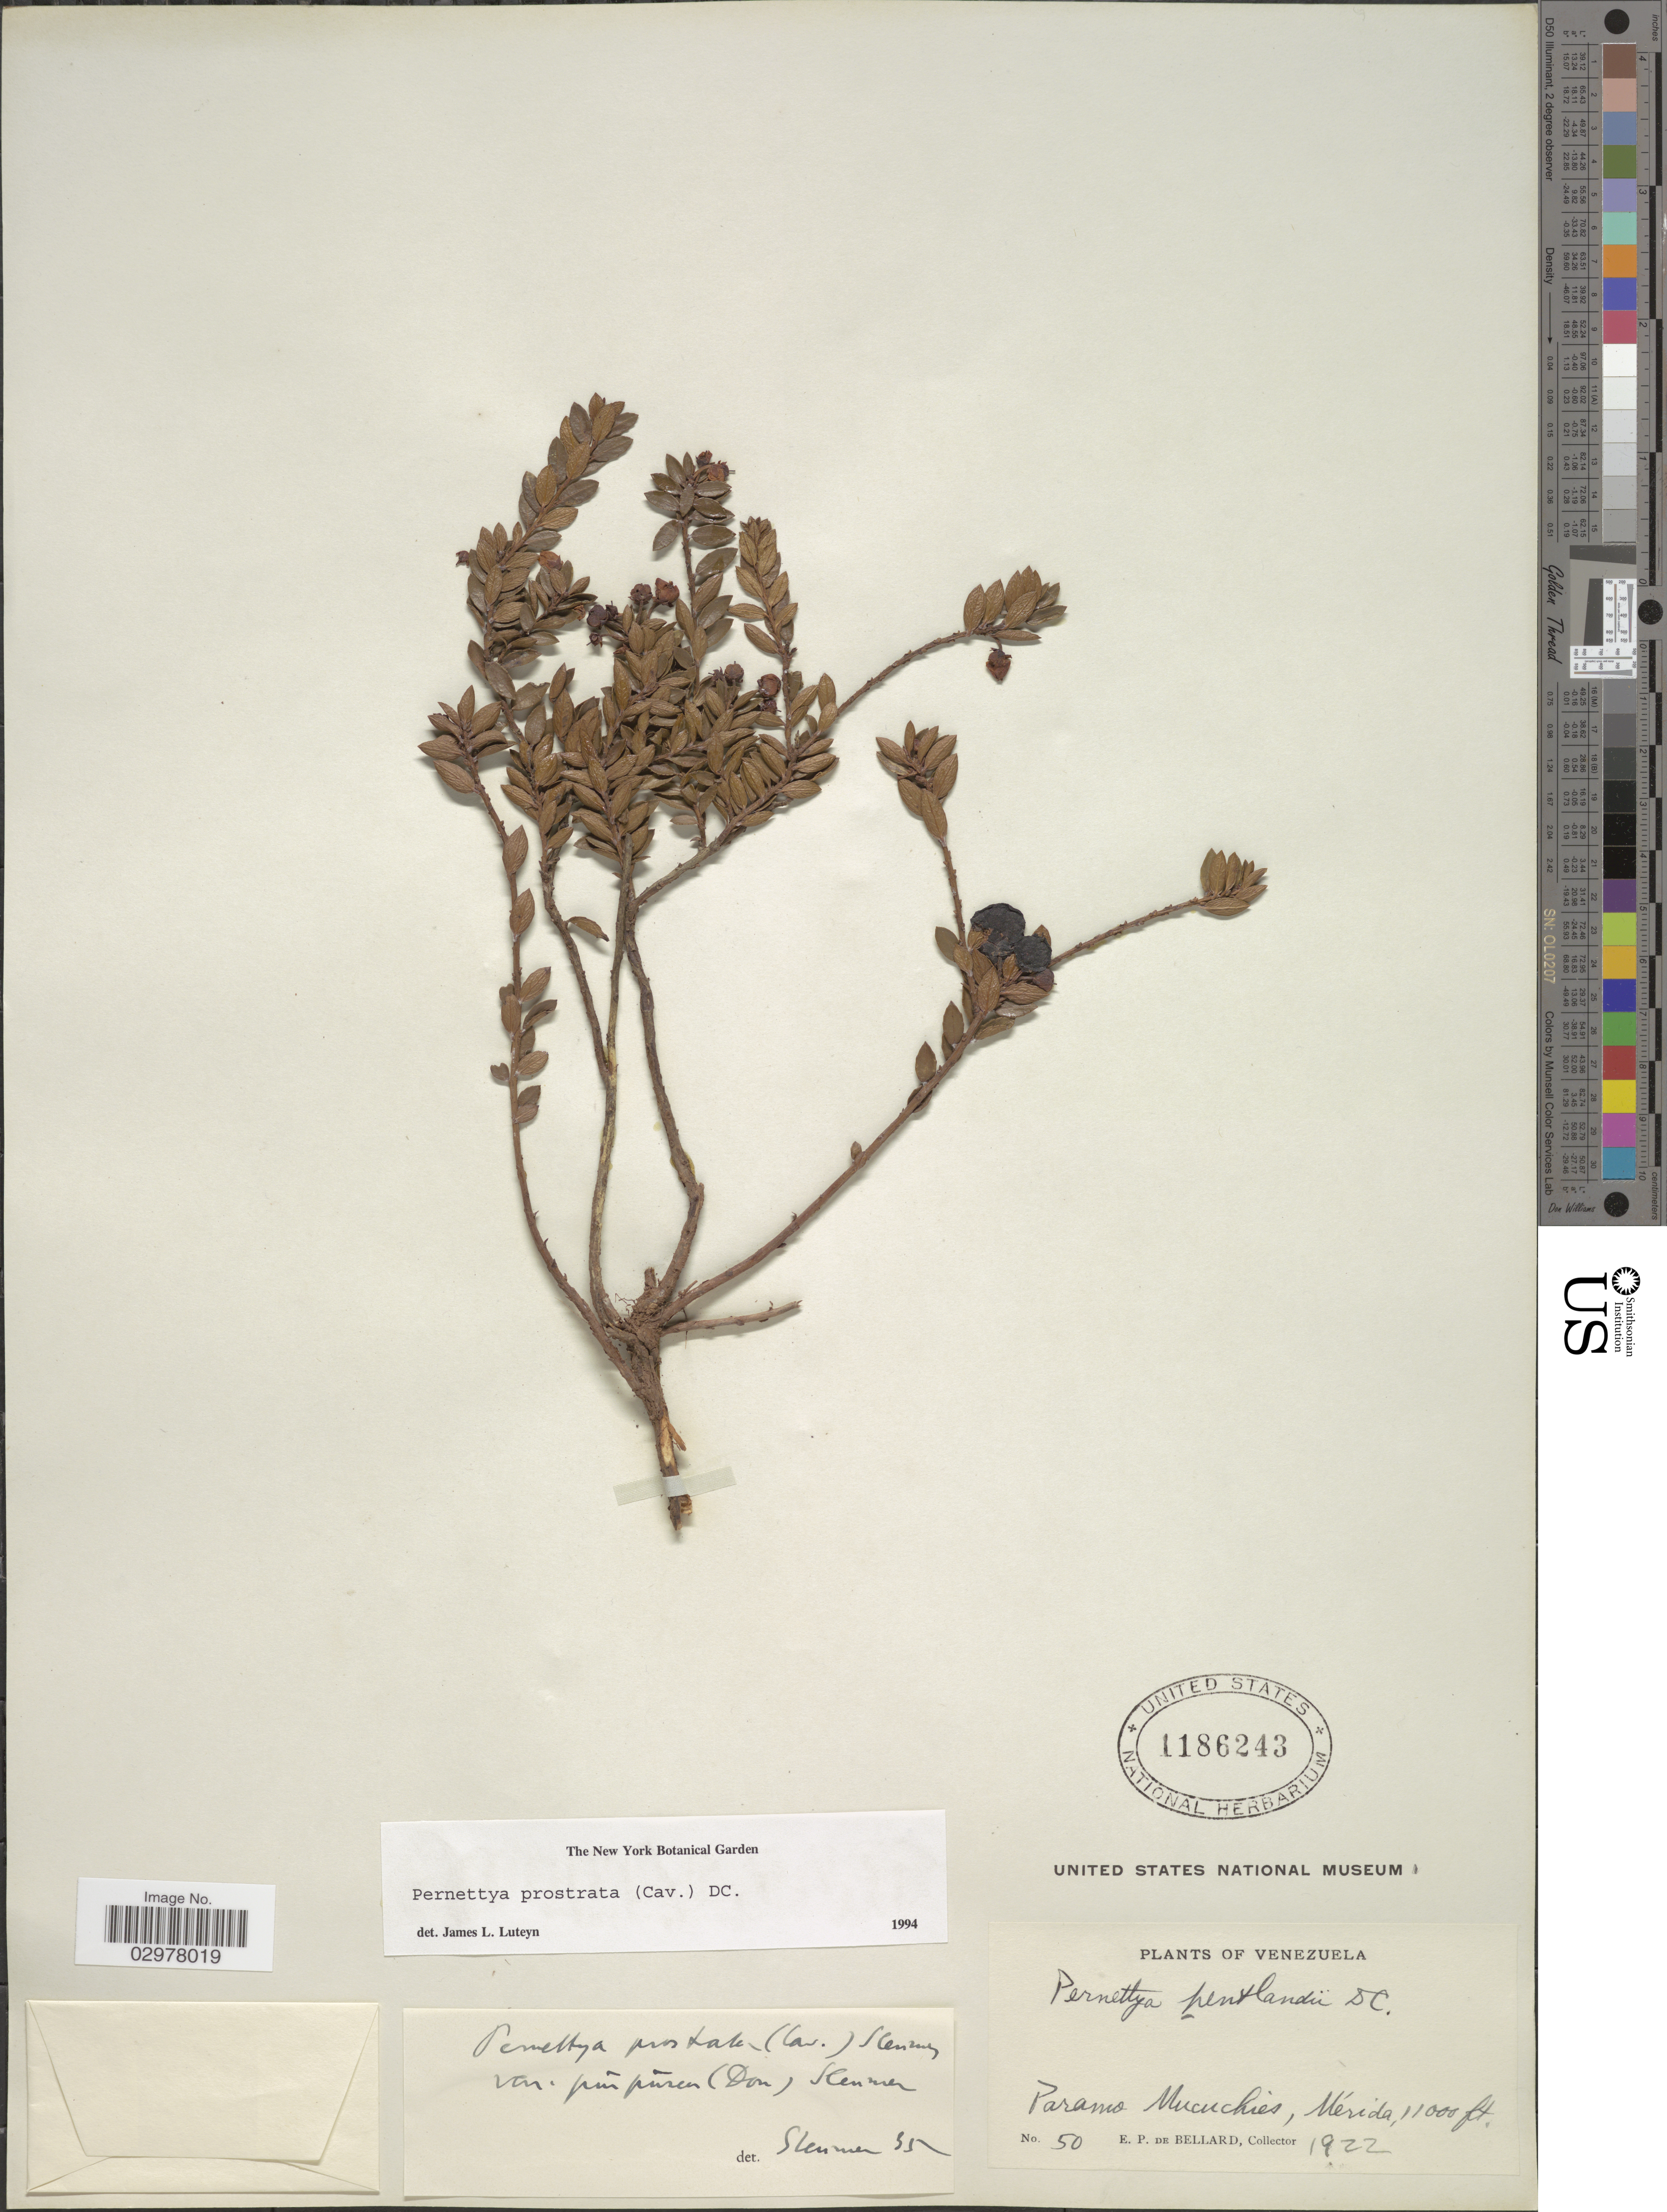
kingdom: Plantae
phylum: Tracheophyta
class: Magnoliopsida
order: Ericales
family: Ericaceae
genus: Pernettya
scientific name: Pernettya prostrata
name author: (Cav.) DC.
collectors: E. de Bellard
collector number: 50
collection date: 1922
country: Venezuela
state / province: Mérida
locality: Paramo Mucuchies.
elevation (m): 3353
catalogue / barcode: US 1186243